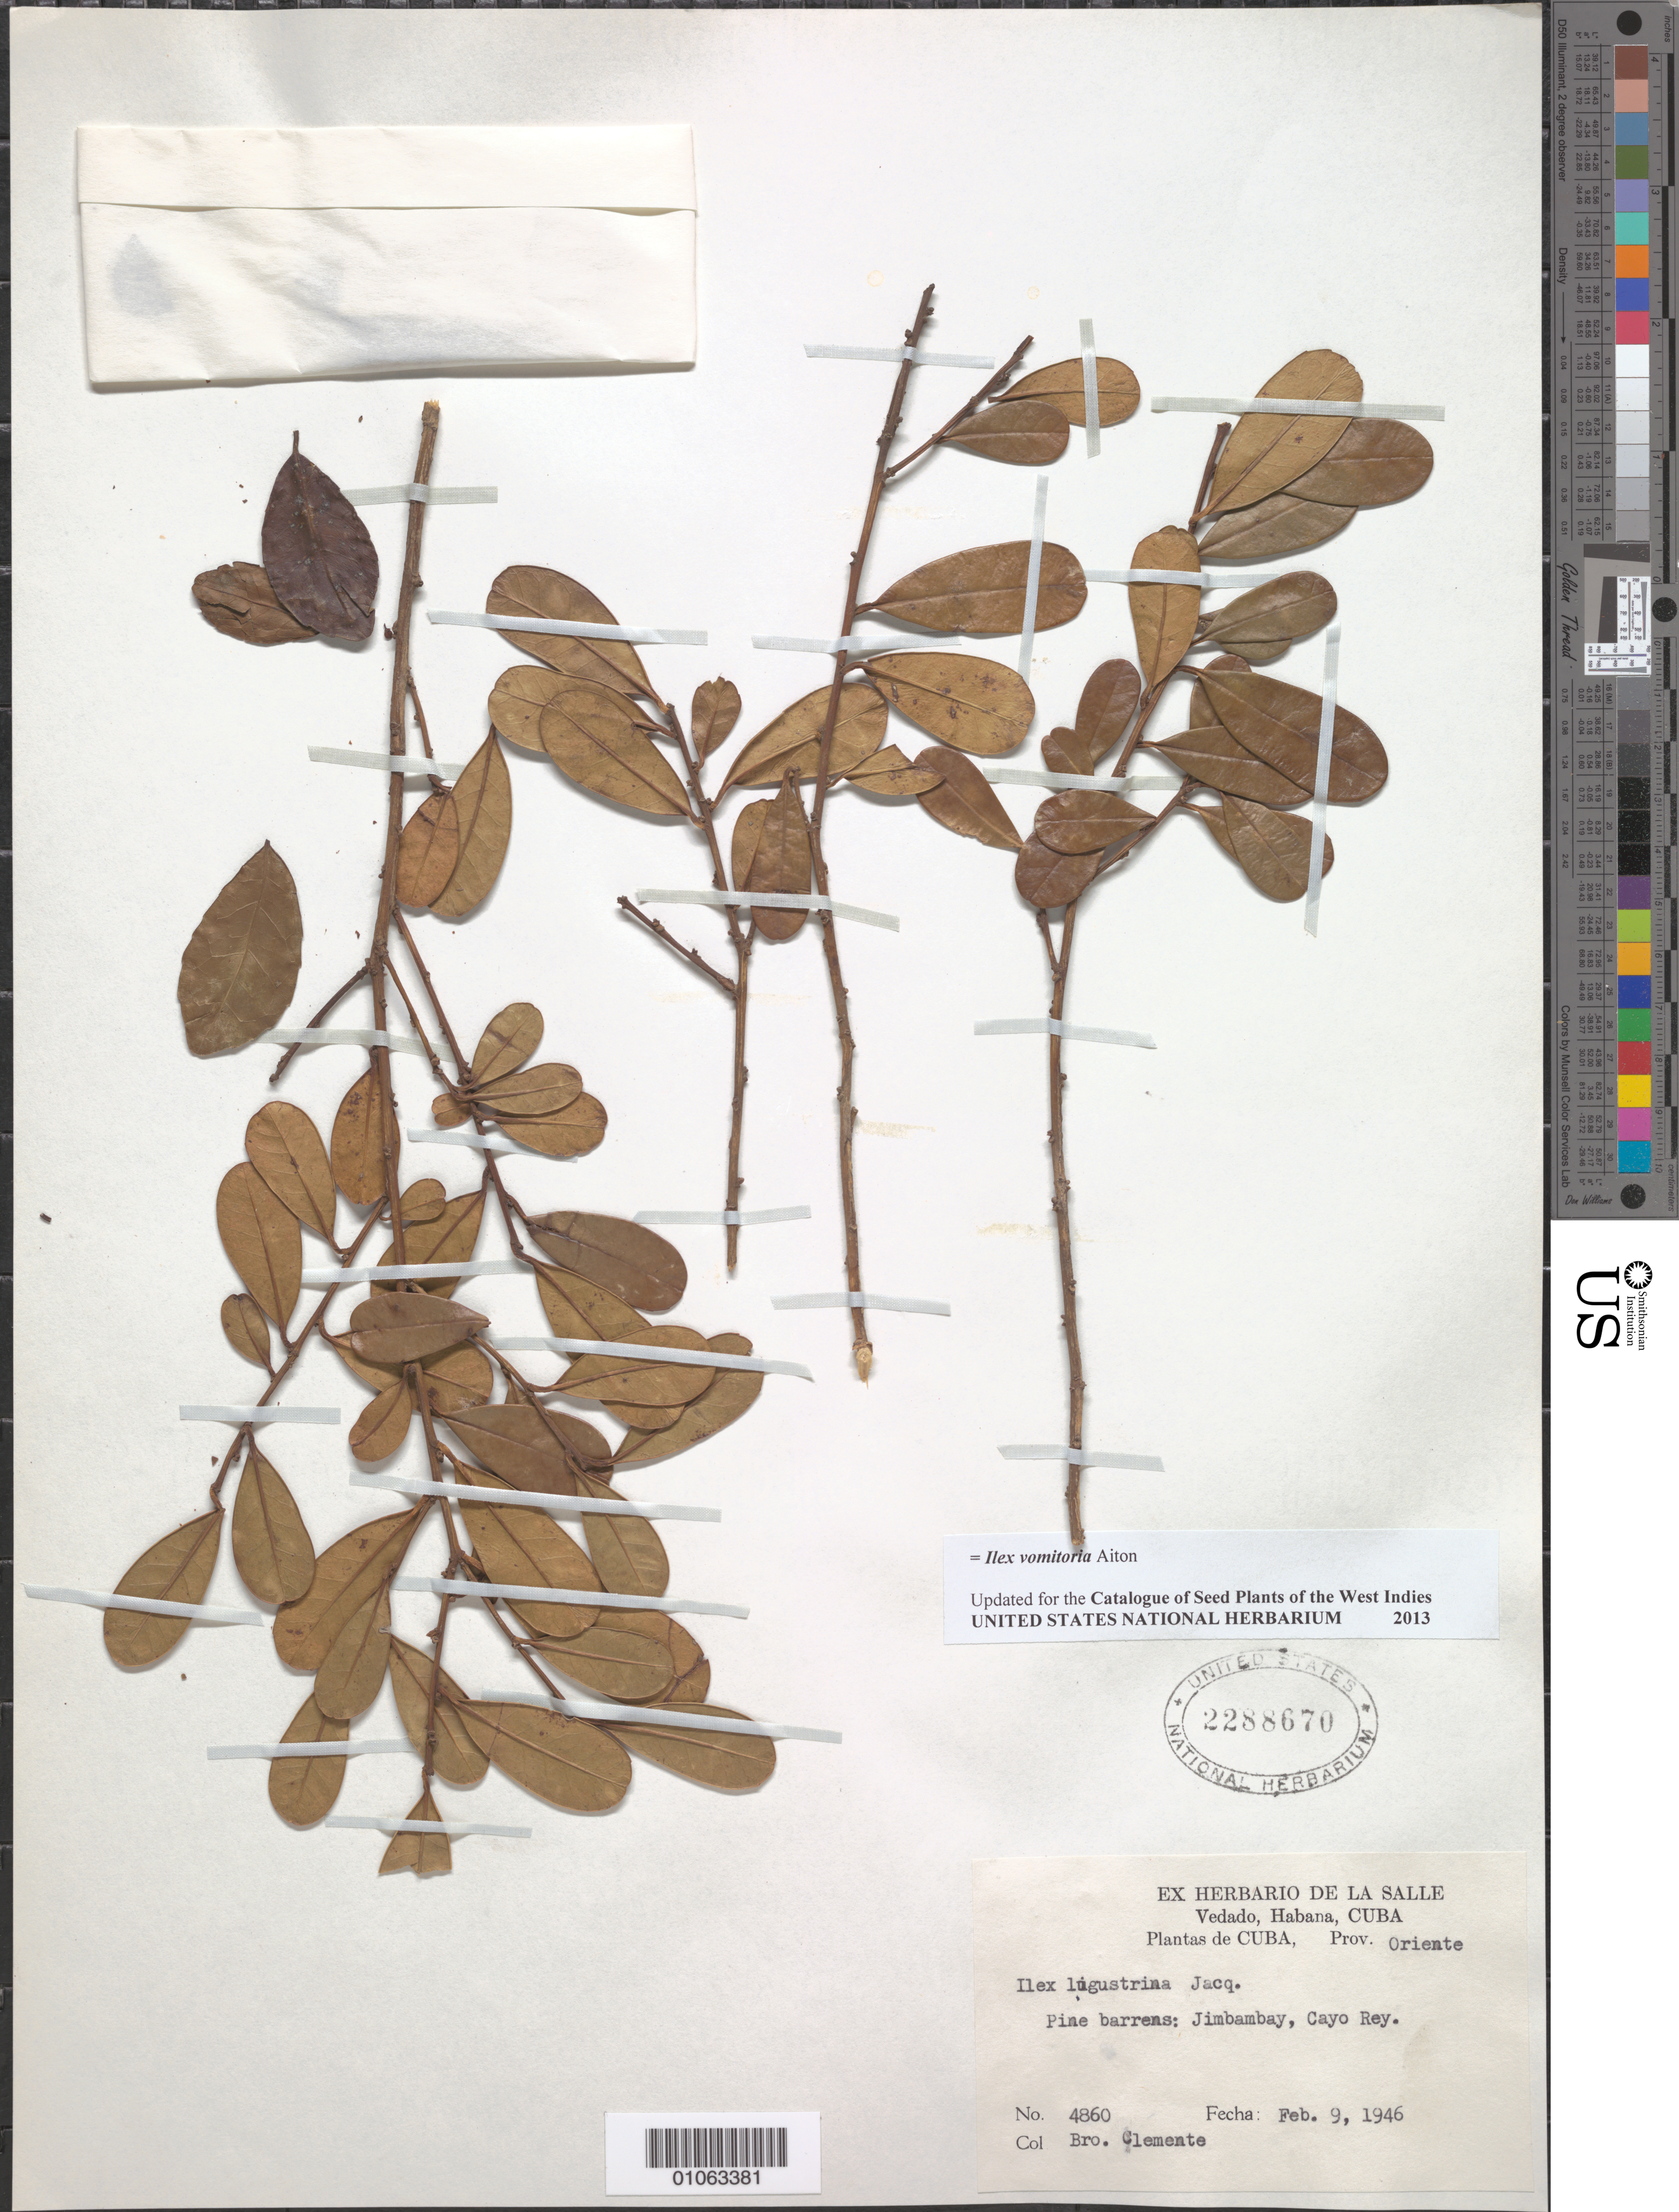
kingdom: Plantae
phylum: Tracheophyta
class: Magnoliopsida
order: Aquifoliales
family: Aquifoliaceae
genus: Ilex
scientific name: Ilex vomitoria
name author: Aiton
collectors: Bro. Clemente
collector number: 4860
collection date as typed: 09 Feb 1946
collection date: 1946-02-09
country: Cuba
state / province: Oriente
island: Cuba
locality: Pine barrens, Jimbambay, Cayo Rey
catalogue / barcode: US 2288670